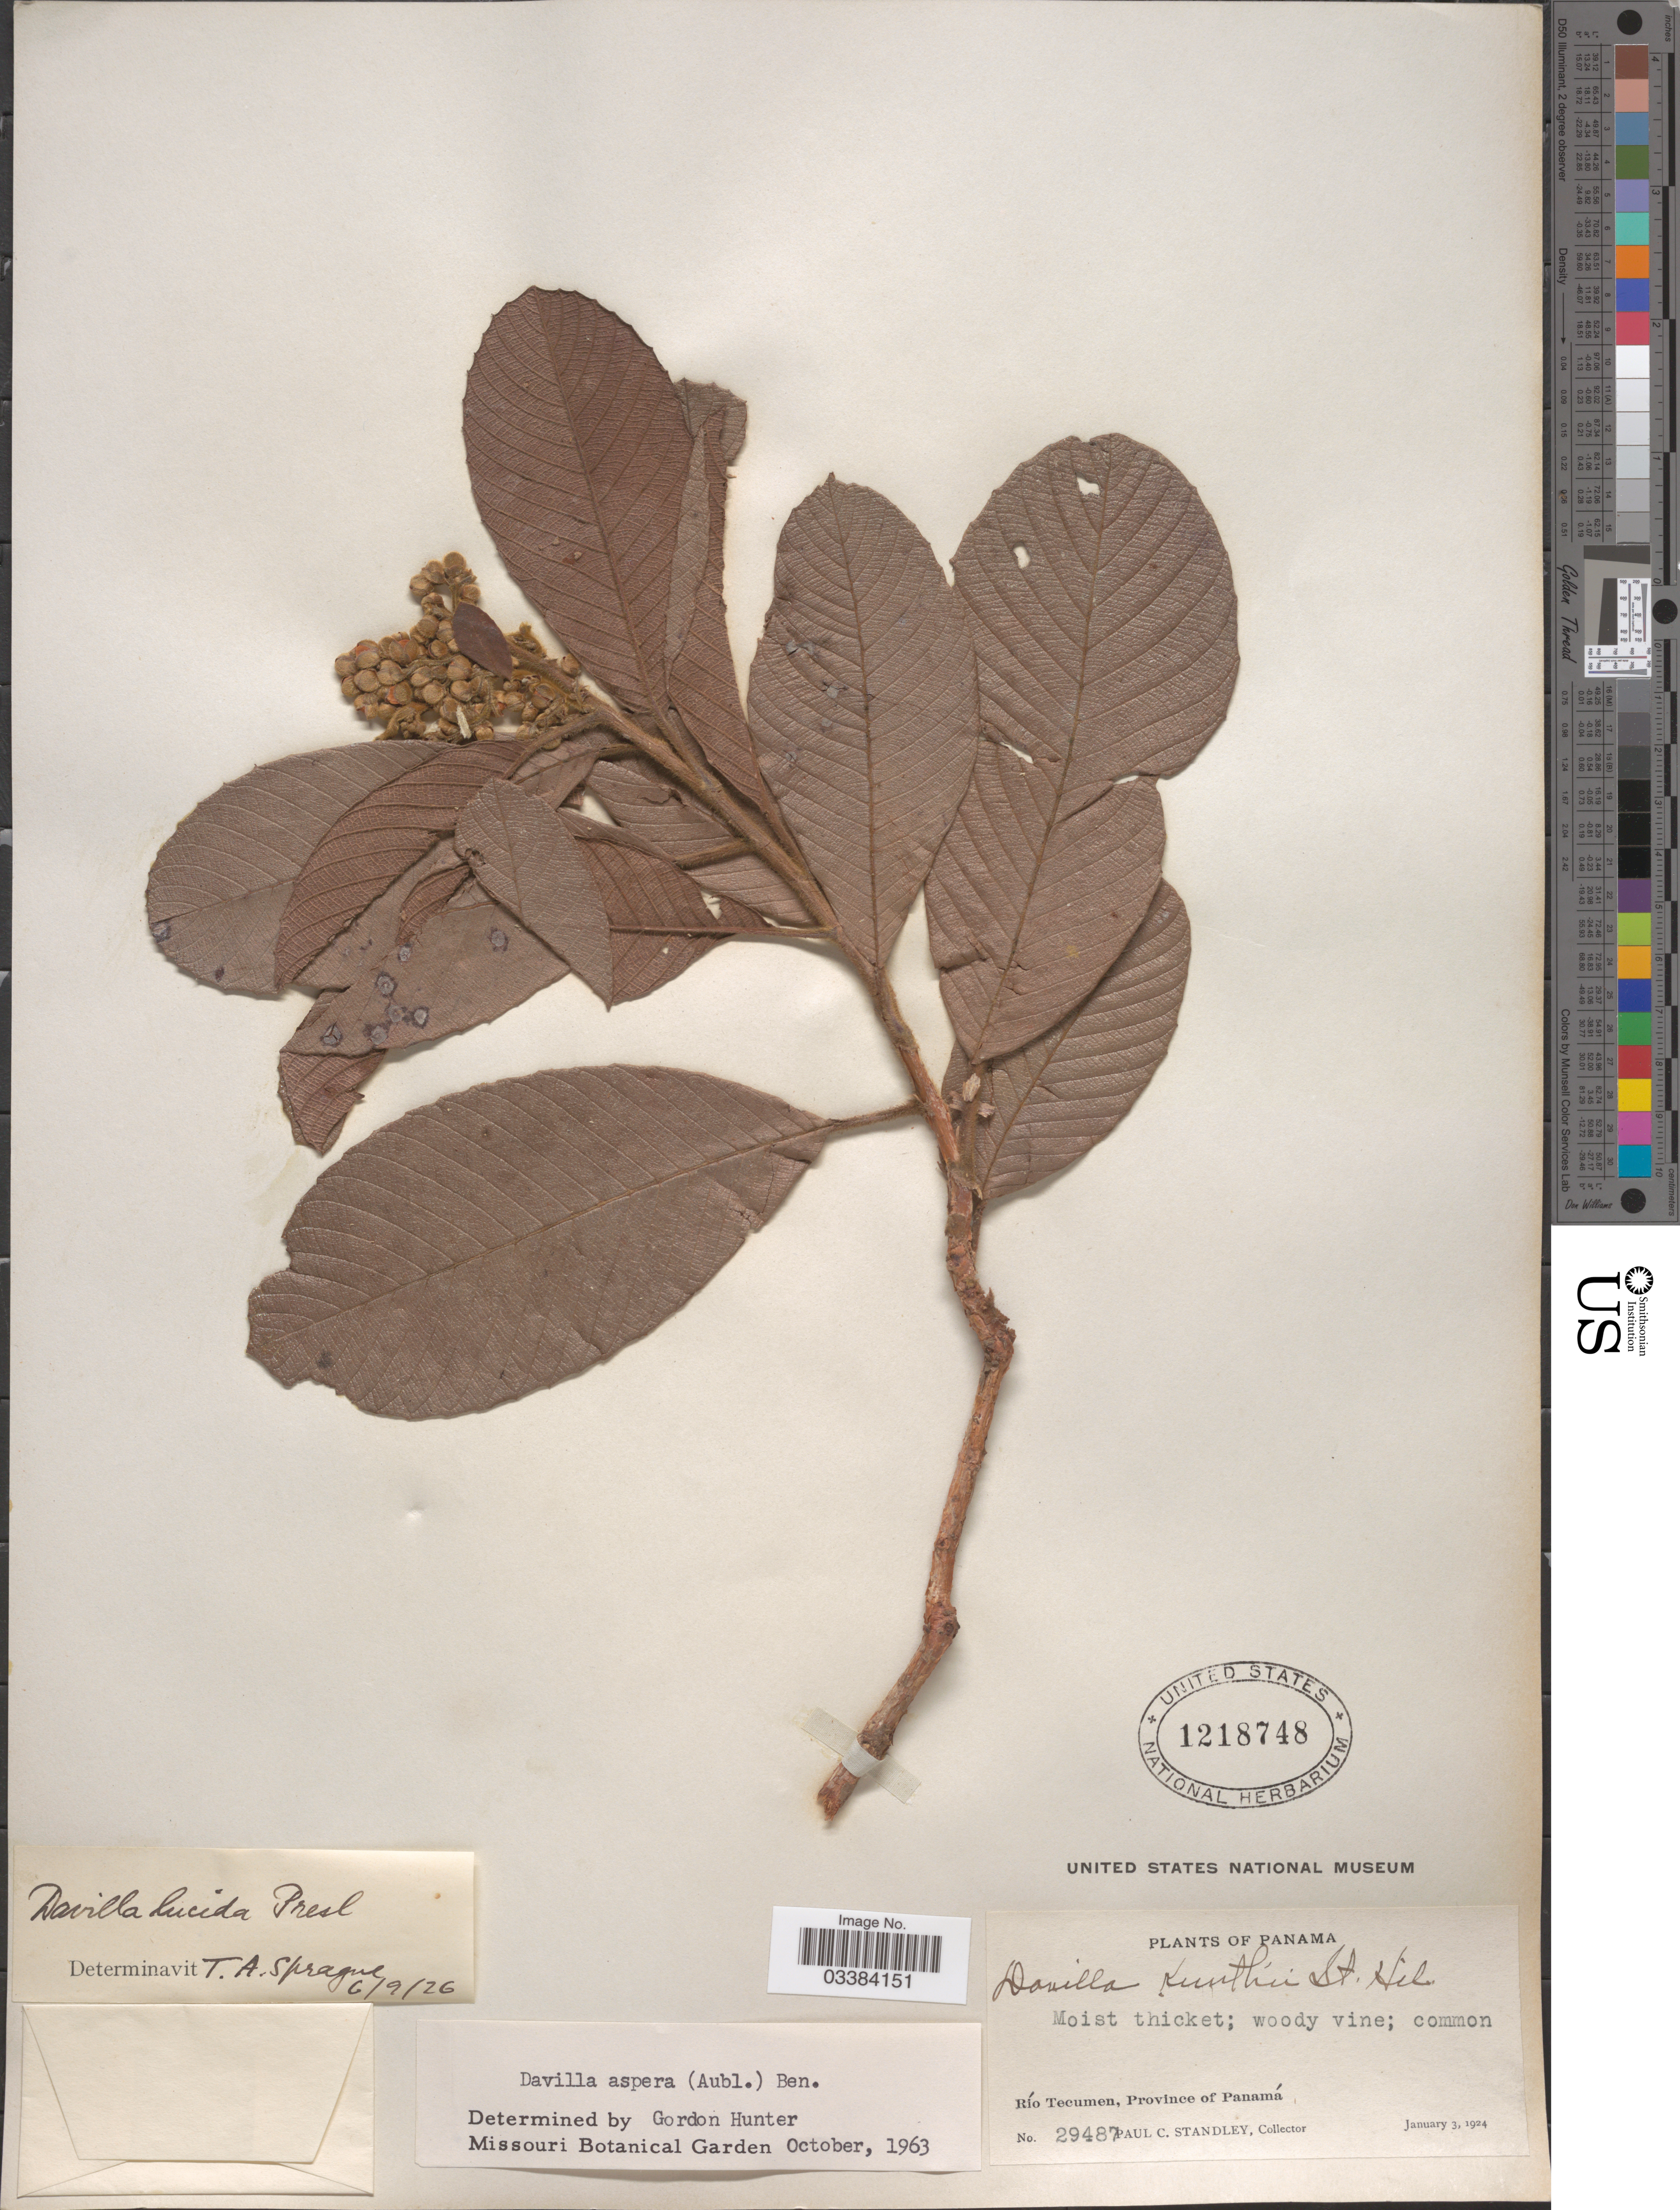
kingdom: Plantae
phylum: Tracheophyta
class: Magnoliopsida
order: Dilleniales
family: Dilleniaceae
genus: Davilla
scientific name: Davilla kunthii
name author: A. St.-Hil.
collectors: P. C. Standley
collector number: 29487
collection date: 1924-01-03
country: Panama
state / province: Panamá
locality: Río Tecumen.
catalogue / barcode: US 1218748